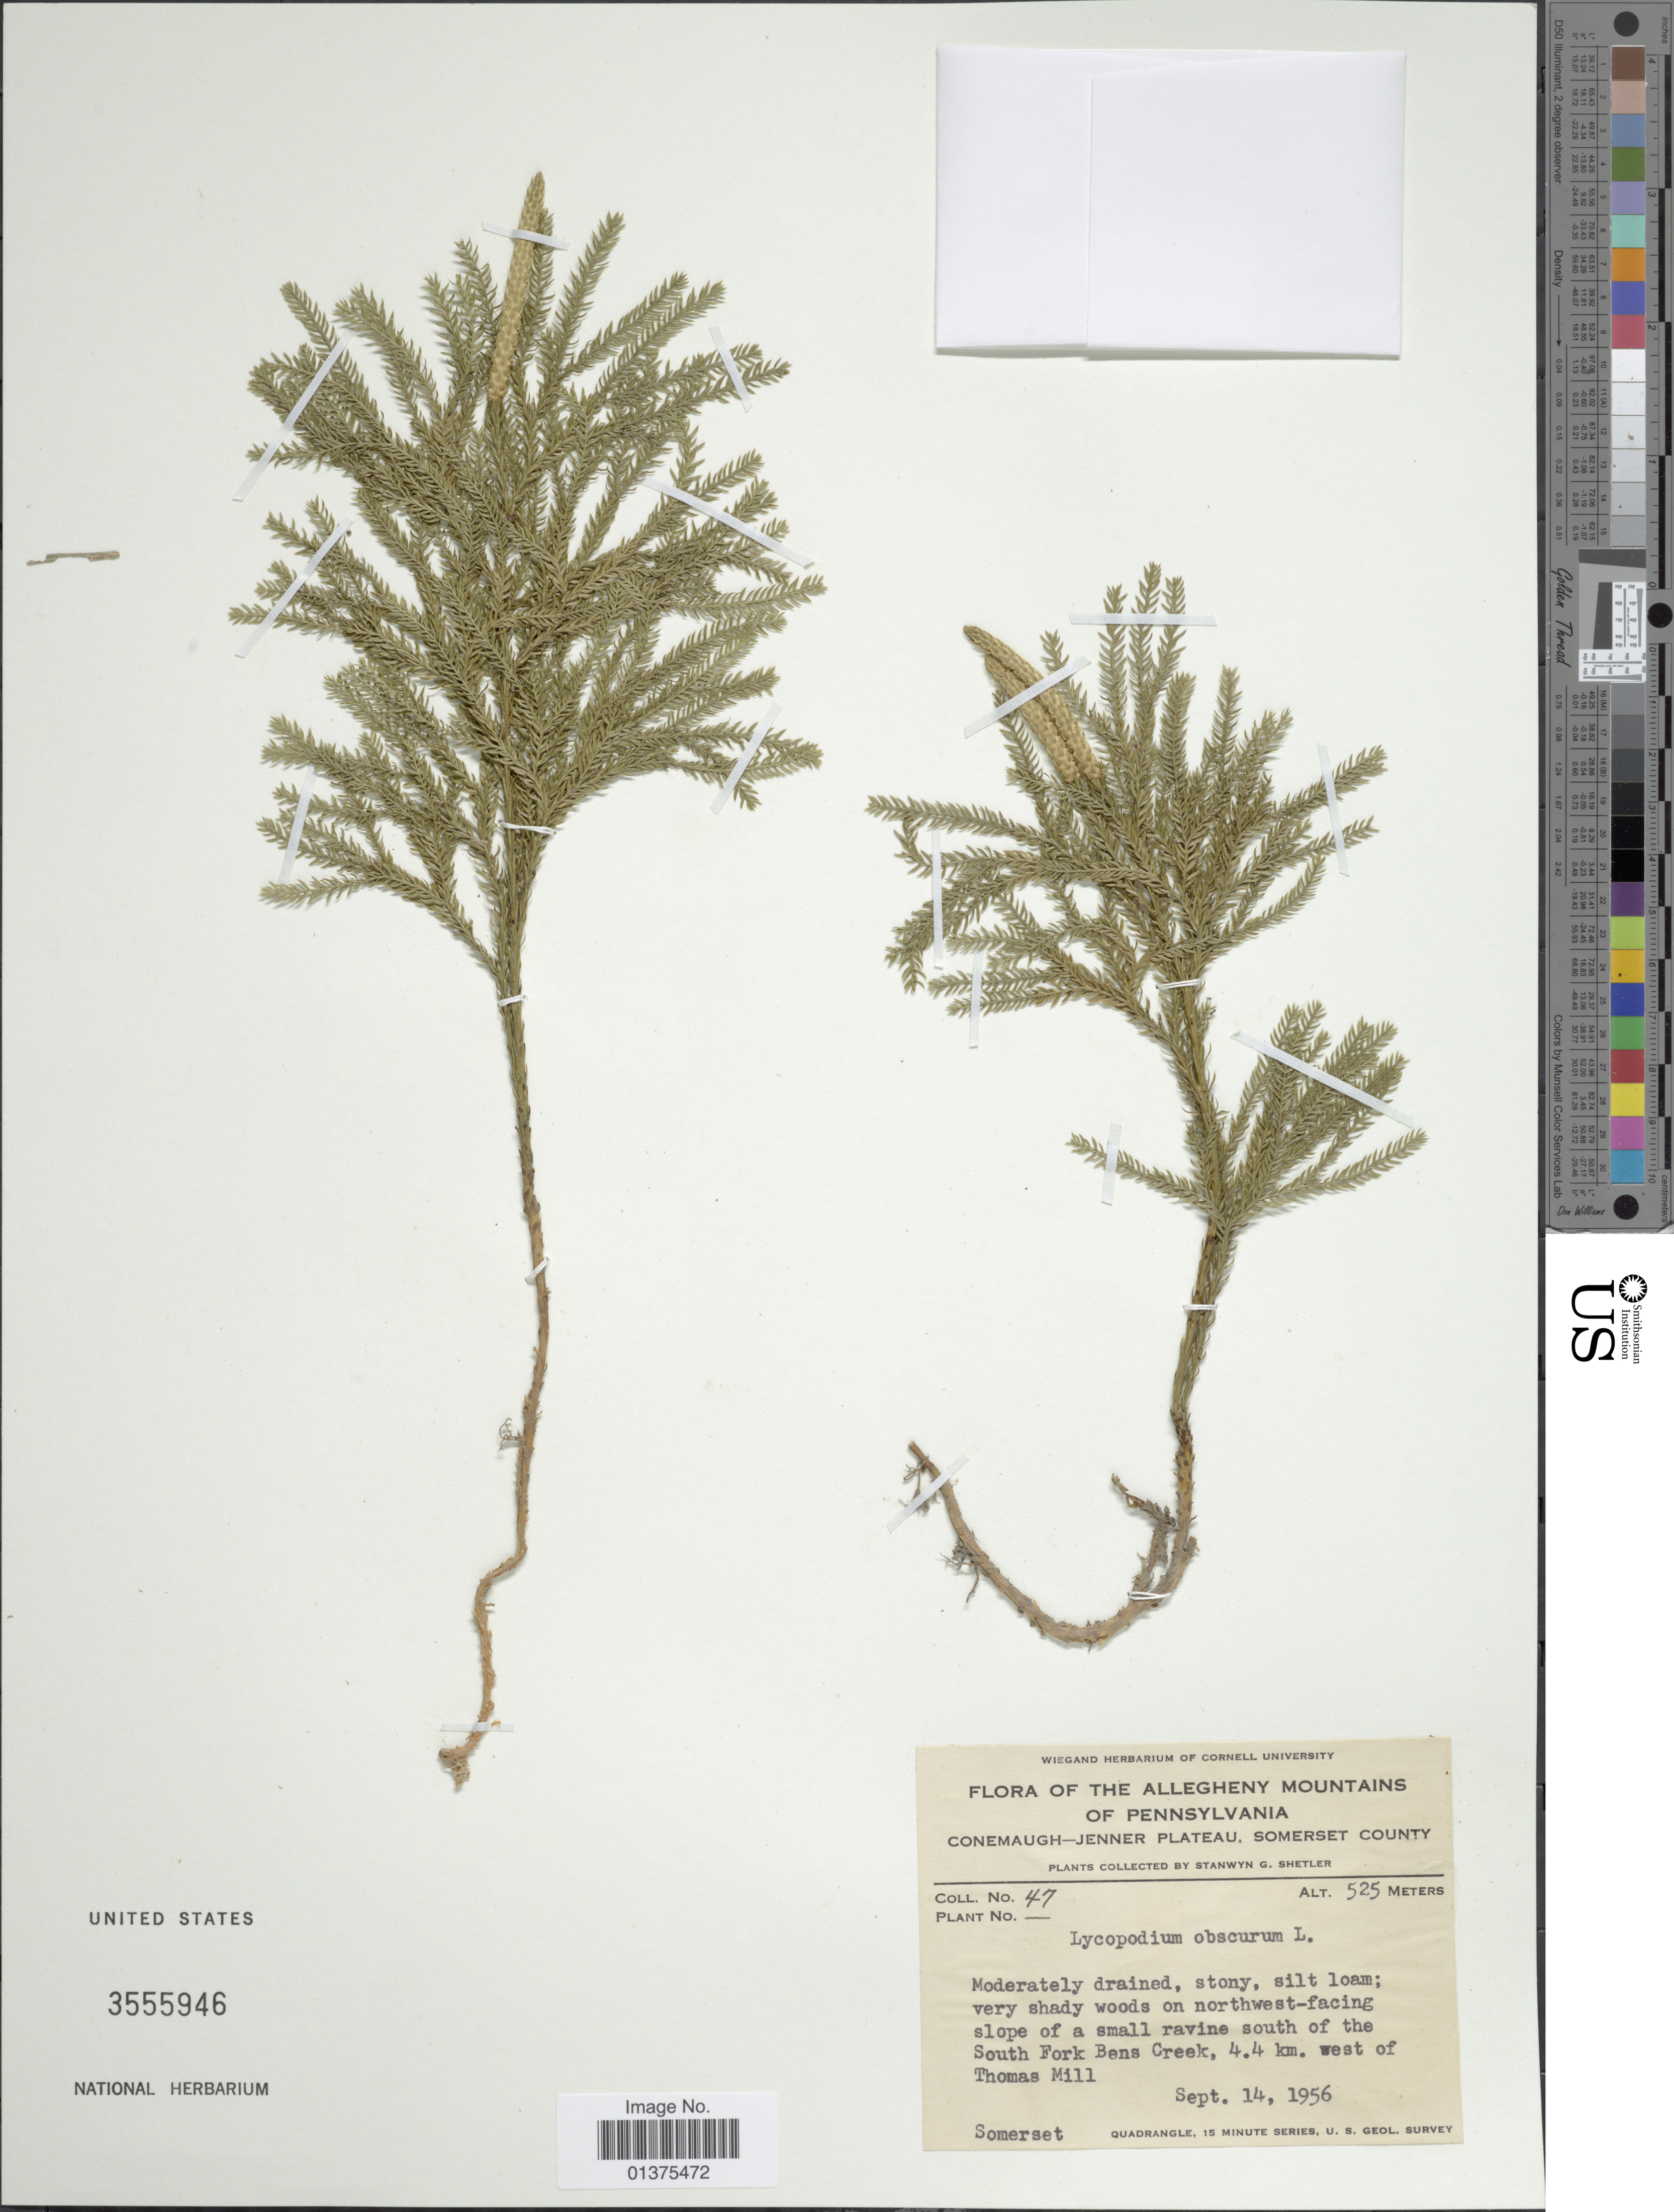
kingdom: Plantae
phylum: Tracheophyta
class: Lycopodiopsida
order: Lycopodiales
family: Lycopodiaceae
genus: Dendrolycopodium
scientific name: Dendrolycopodium obscurum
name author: (L.) A. Haines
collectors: S. Shetler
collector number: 47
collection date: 1956-09-14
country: United States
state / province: Pennsylvania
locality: The Allegheny Mountains, Conemaugh-Jenner Plateau, Somerset County, northwest-facing slope of a small ravine south of the South Fork Bens Creek, 4.4 km west of Thomas Mill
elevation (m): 525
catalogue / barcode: US 3555946